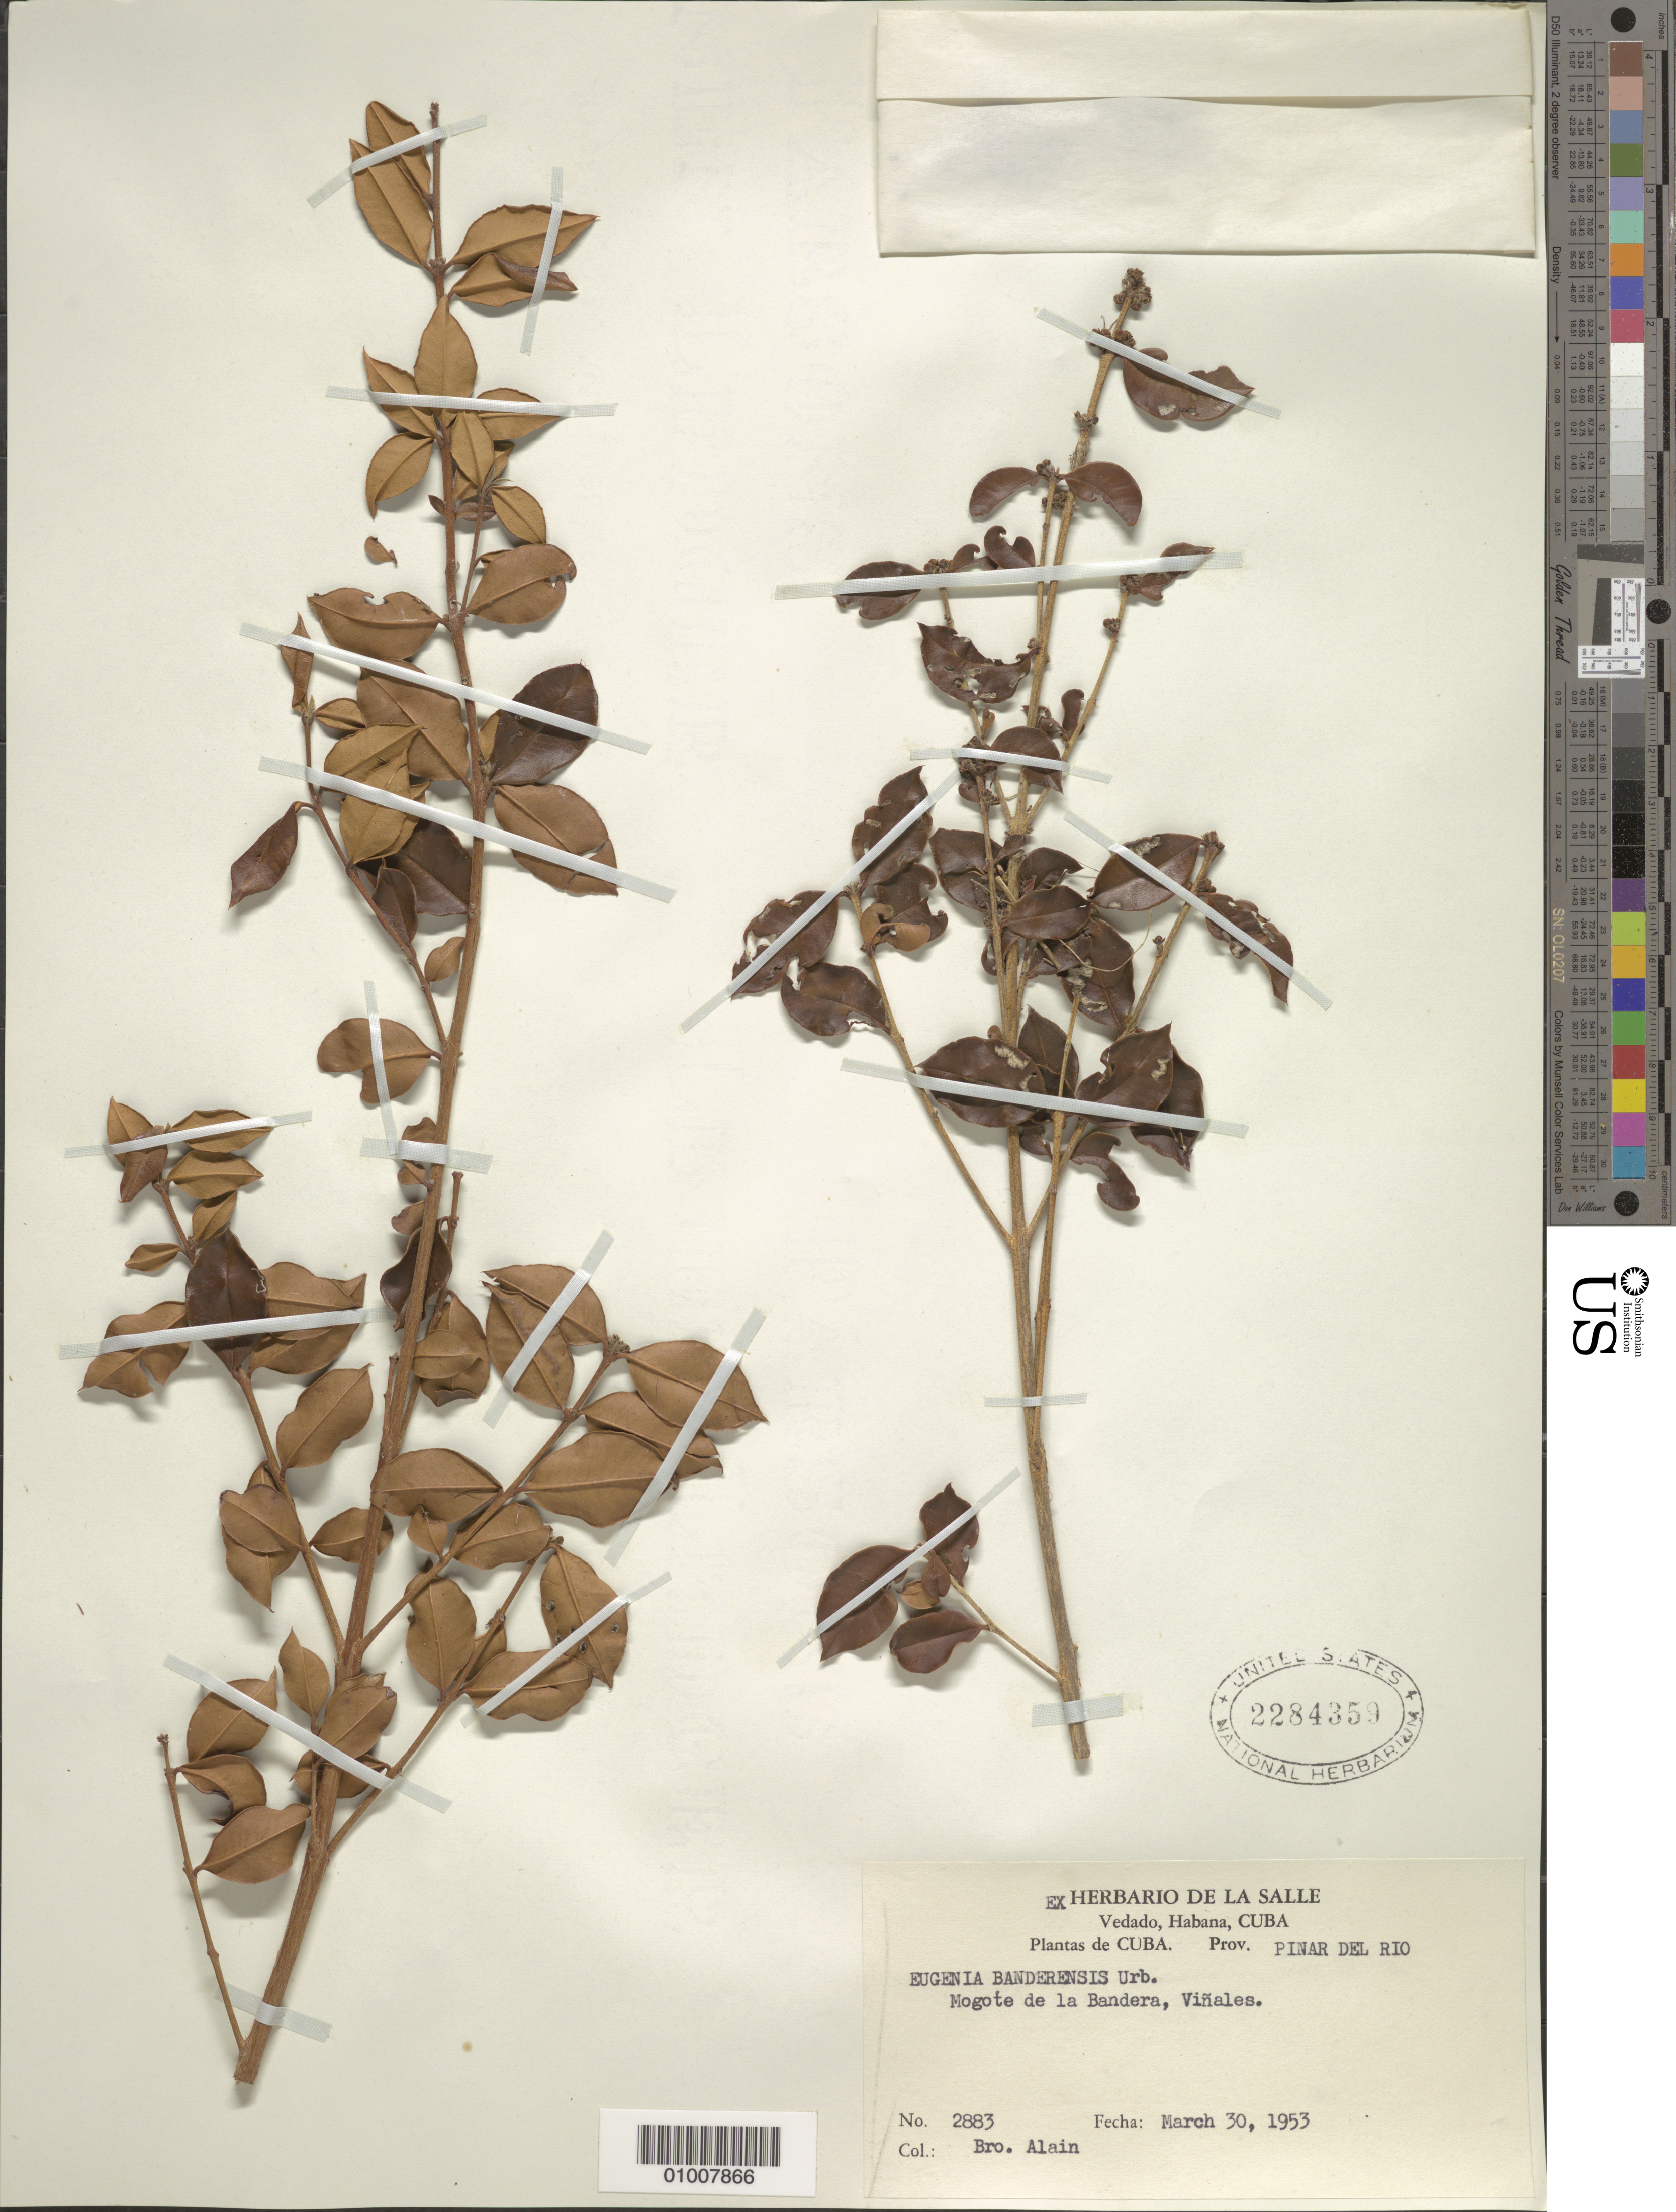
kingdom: Plantae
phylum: Tracheophyta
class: Magnoliopsida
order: Myrtales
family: Myrtaceae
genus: Eugenia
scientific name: Eugenia banderensis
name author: Urb.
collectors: A. H. Liogier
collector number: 2883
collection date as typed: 30 Mar 1953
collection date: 1953-03-30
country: Cuba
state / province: Pinar del Rio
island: Cuba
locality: Mogote de la Bandera, Viñales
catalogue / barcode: US 2284359